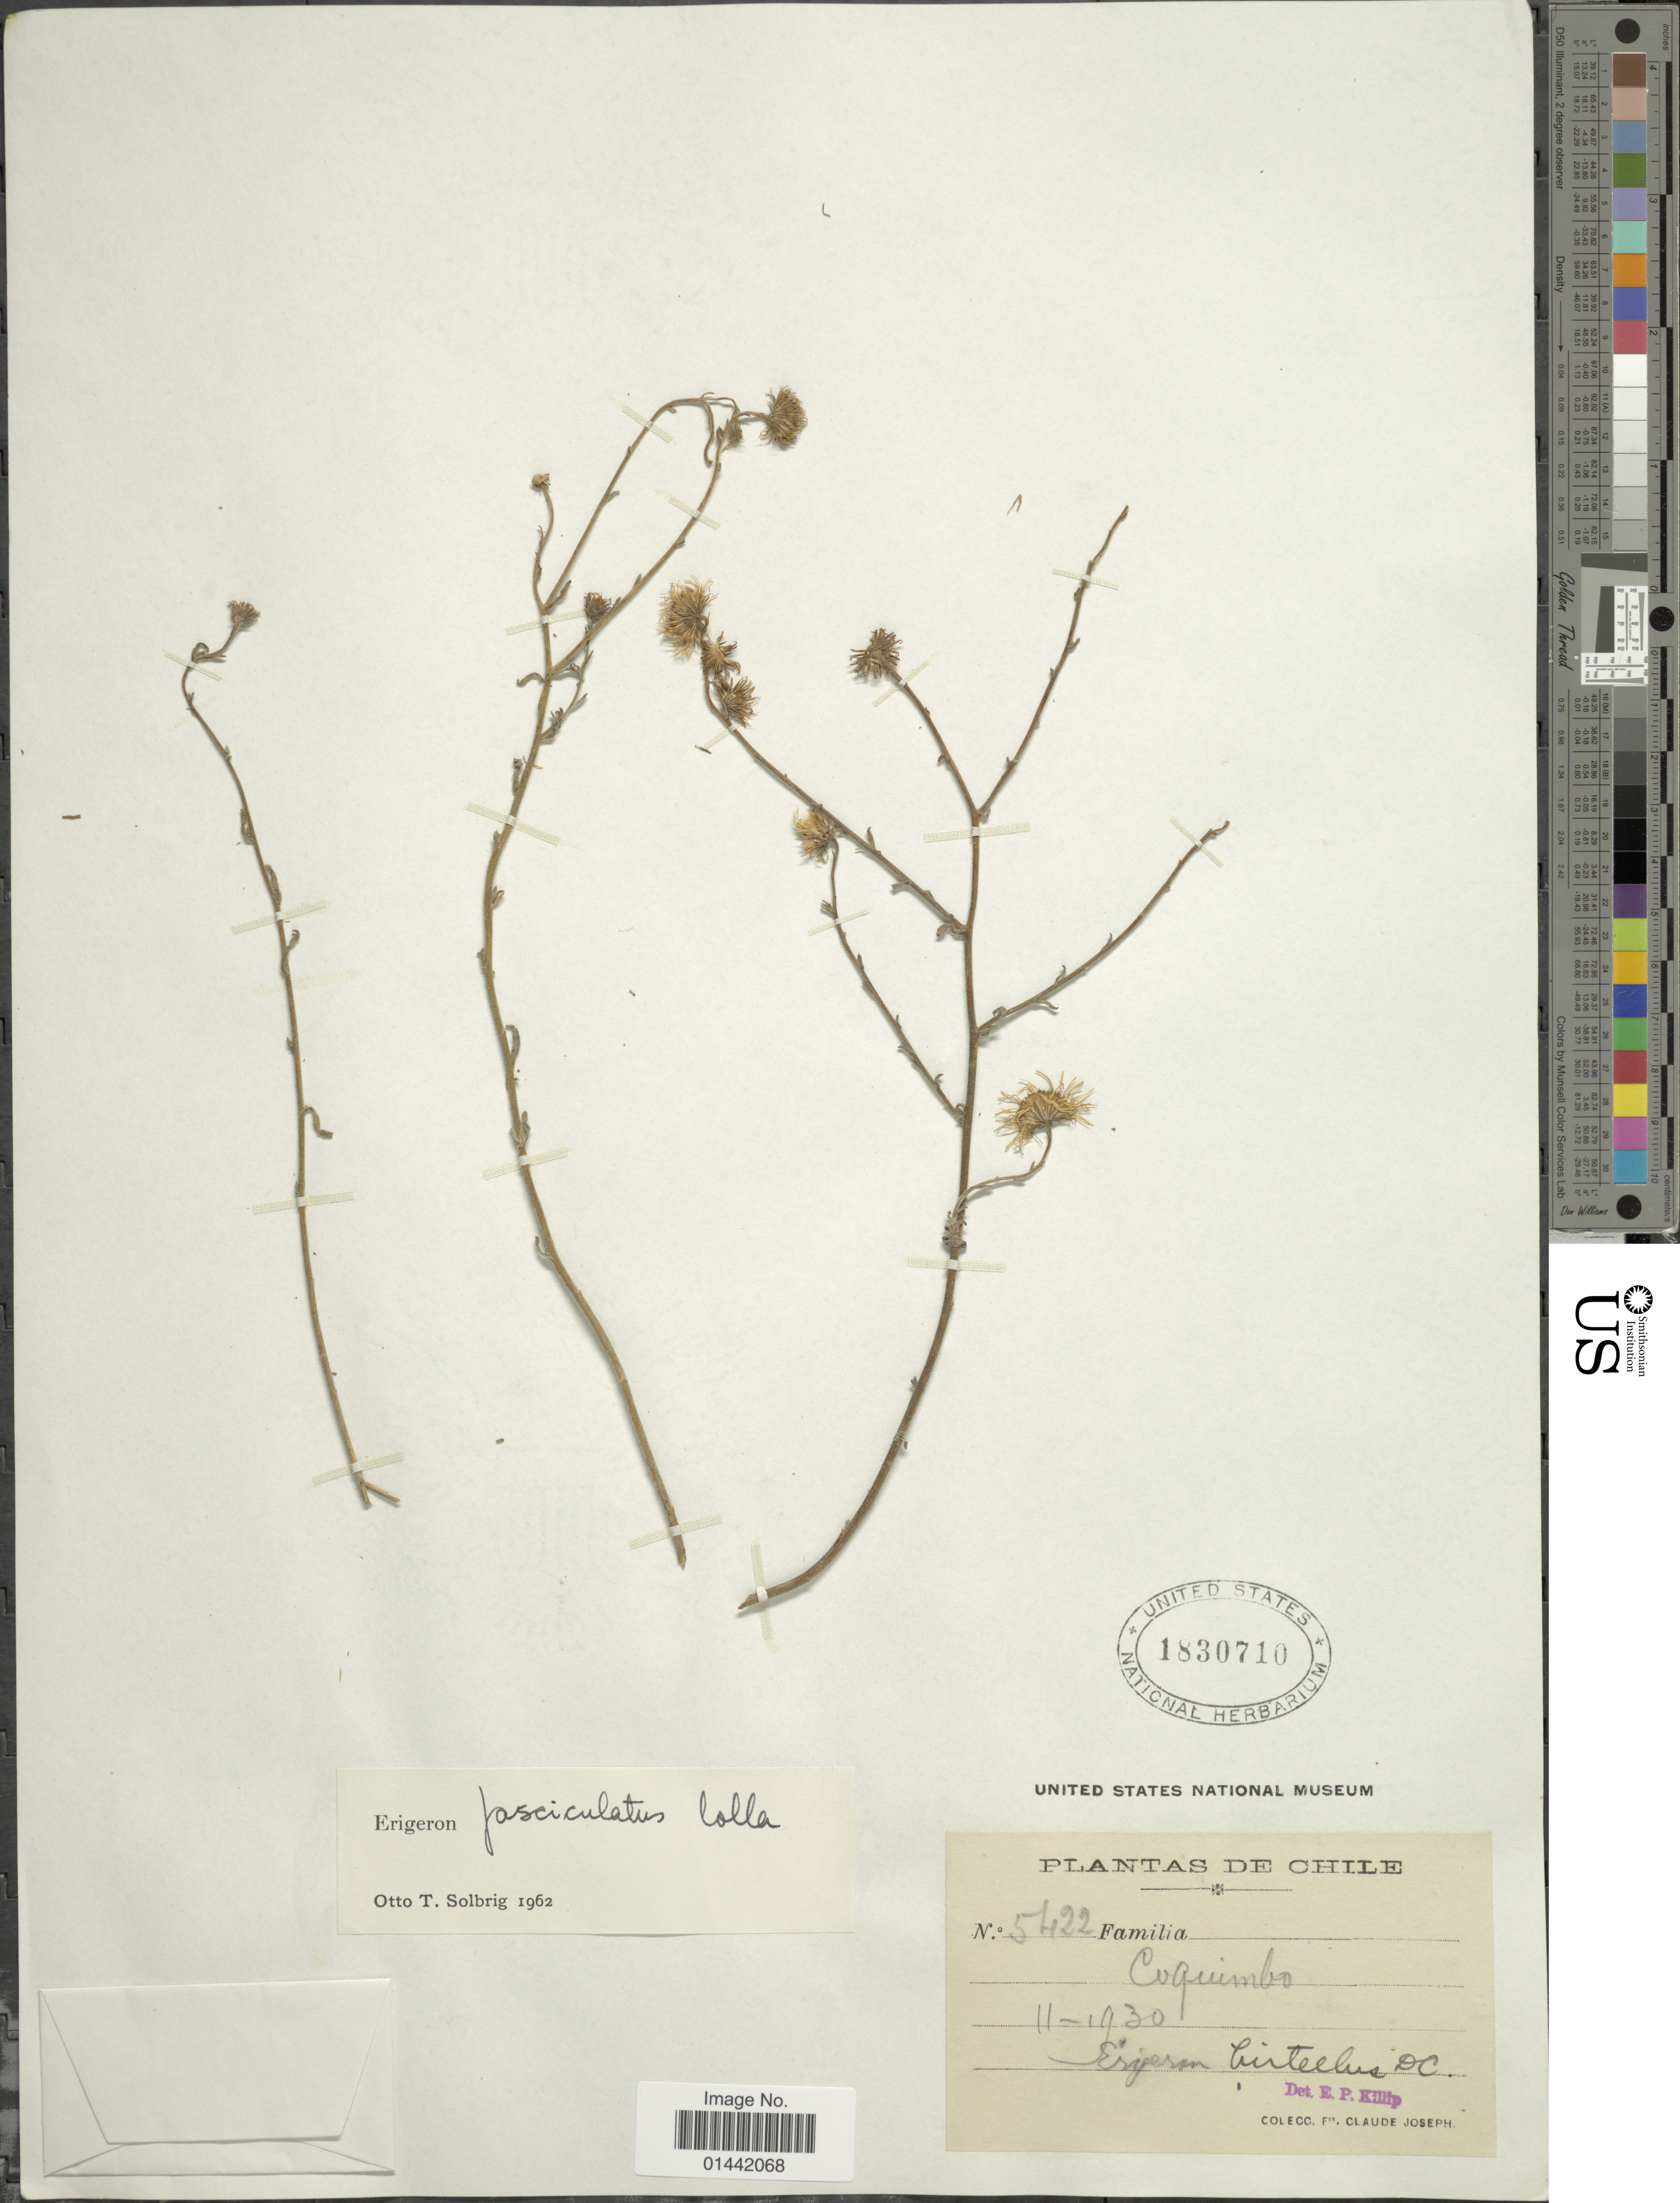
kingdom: Plantae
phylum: Tracheophyta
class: Magnoliopsida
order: Asterales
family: Asteraceae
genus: Erigeron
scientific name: Erigeron fasciculatus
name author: Colla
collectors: Bro. Claude-Joseph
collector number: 5422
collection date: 1930-11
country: Chile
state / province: Coquimbo (IV)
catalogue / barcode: US 1830710